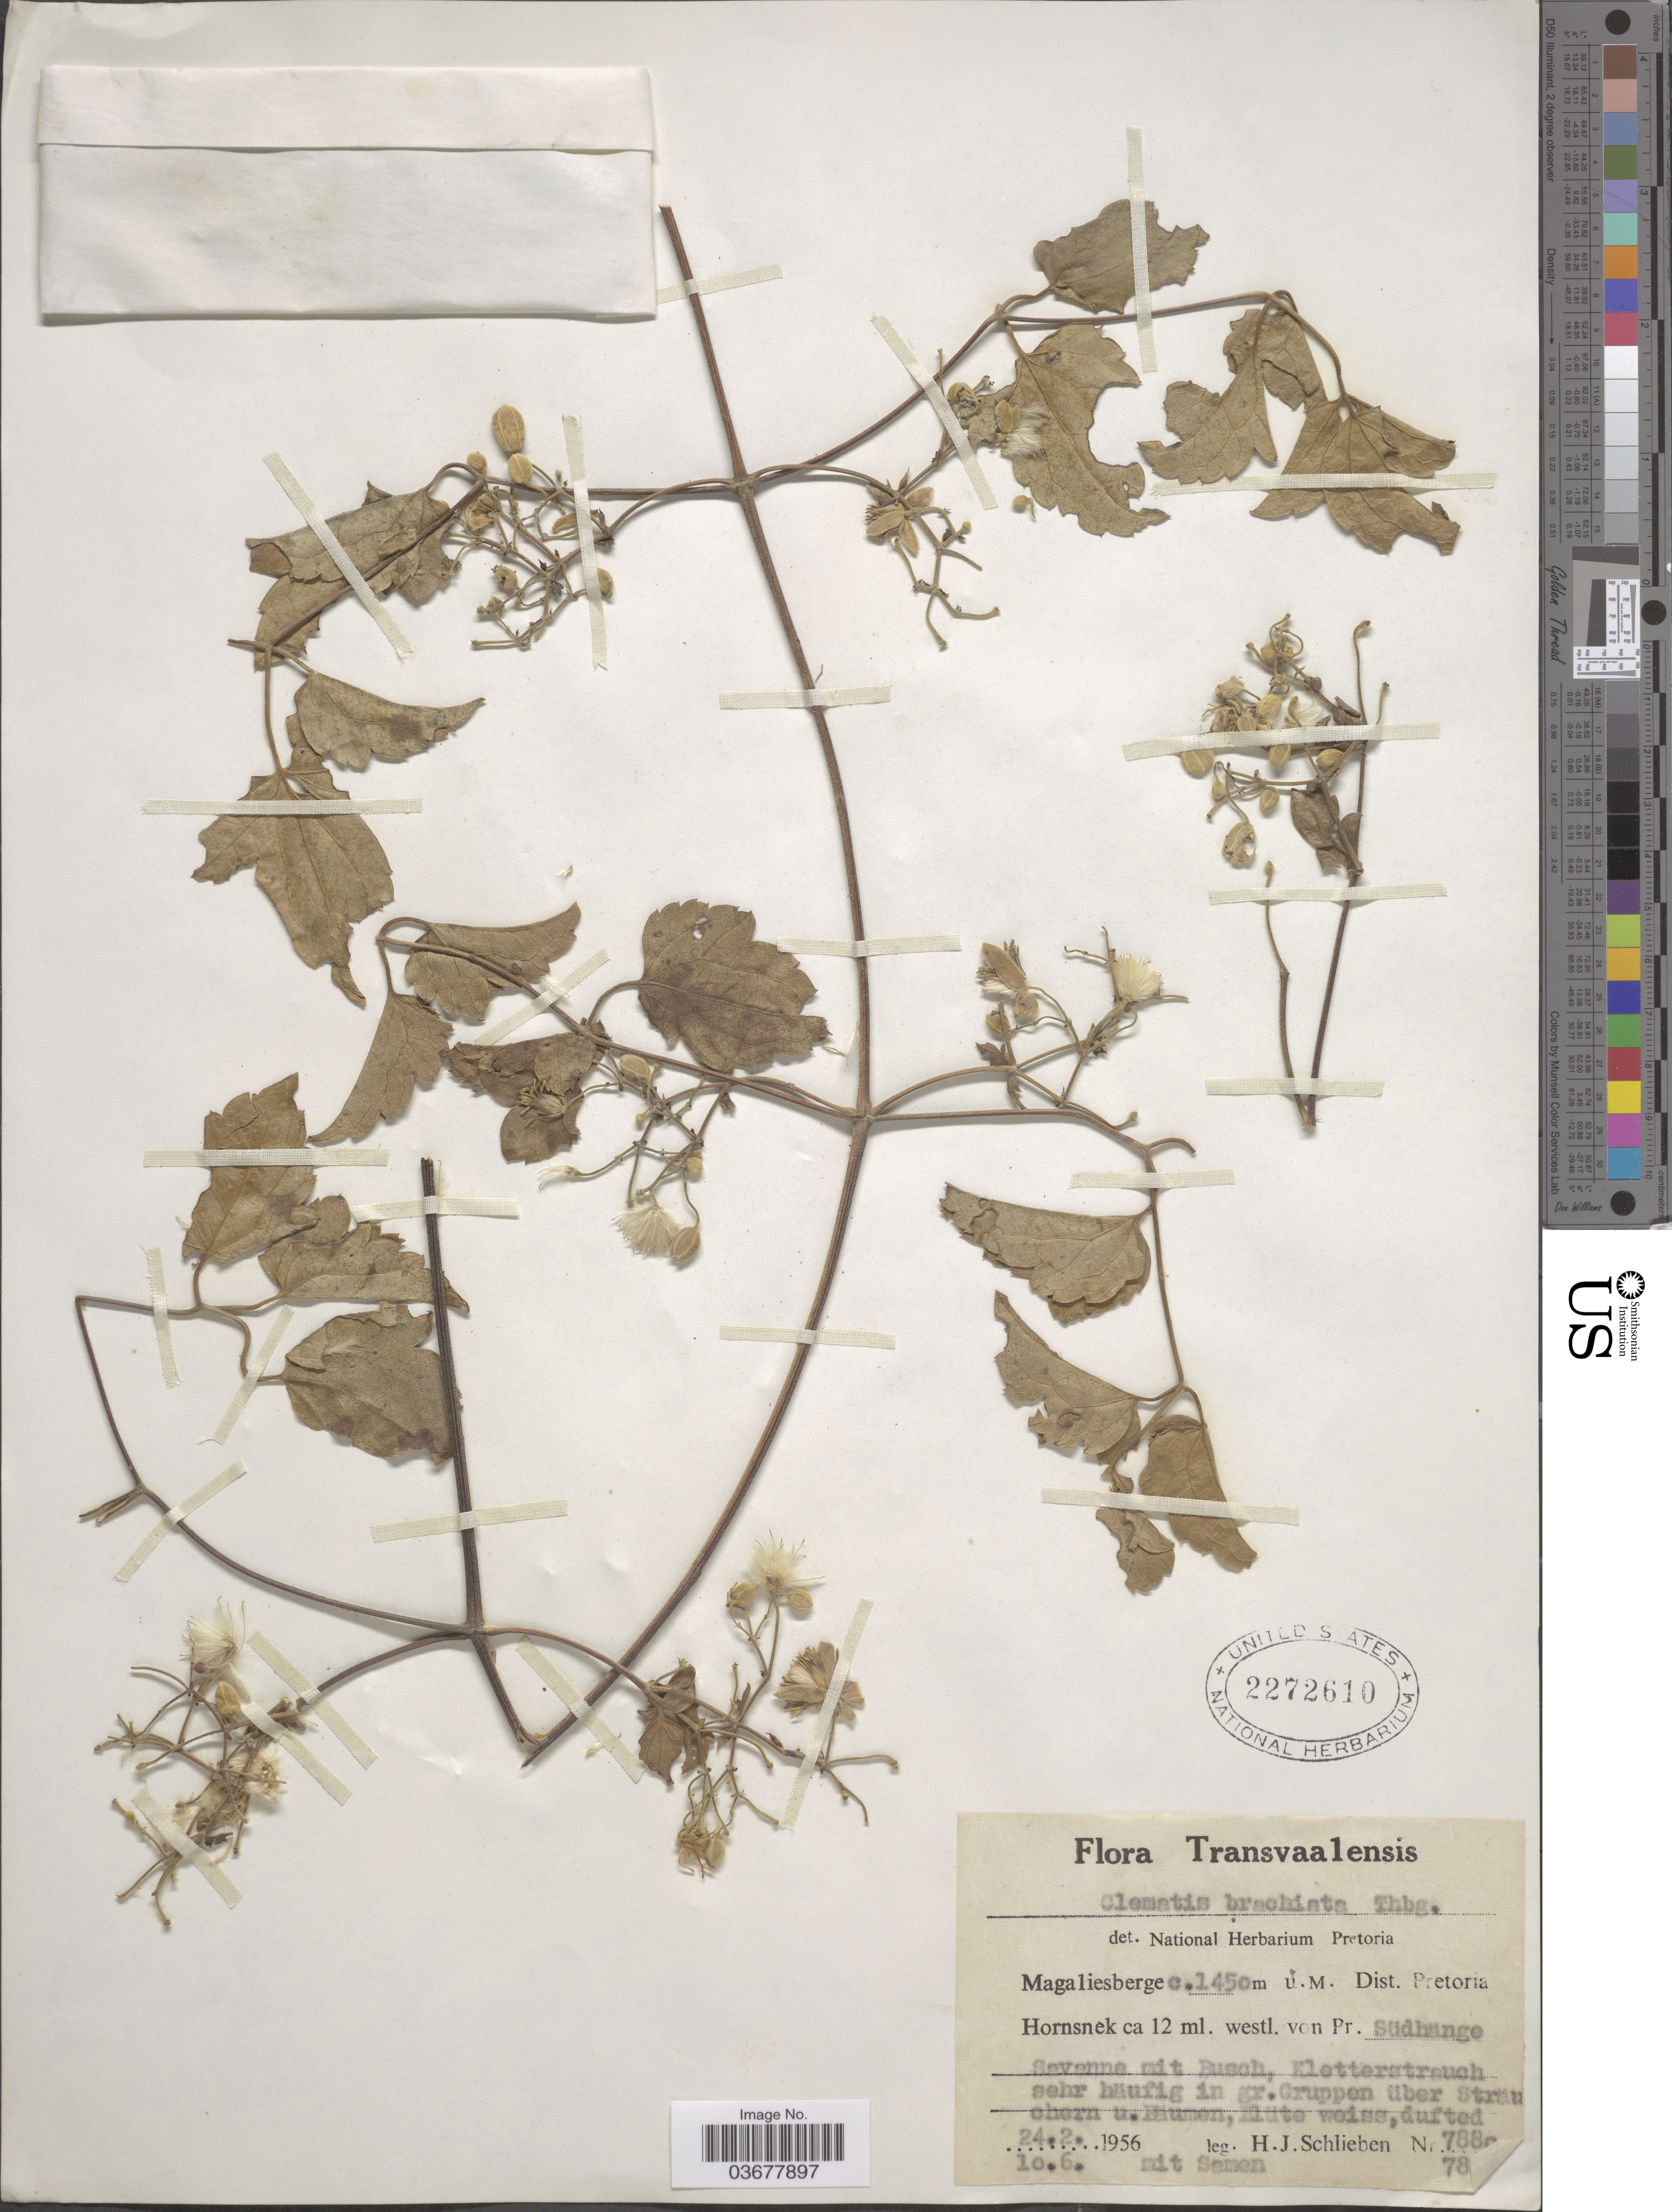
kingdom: Plantae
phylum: Tracheophyta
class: Magnoliopsida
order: Ranunculales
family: Ranunculaceae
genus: Clematis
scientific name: Clematis brachiata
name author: Thunb.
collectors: H. J. Schlieben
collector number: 7880*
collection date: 1956-02-24/1956-06-10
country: South Africa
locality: Transvaalensis. Magaliesberge. Dist. Pretoria Hornsnek ca 12 ml. westl. von Pr. Südhange.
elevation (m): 1450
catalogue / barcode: US 2272610